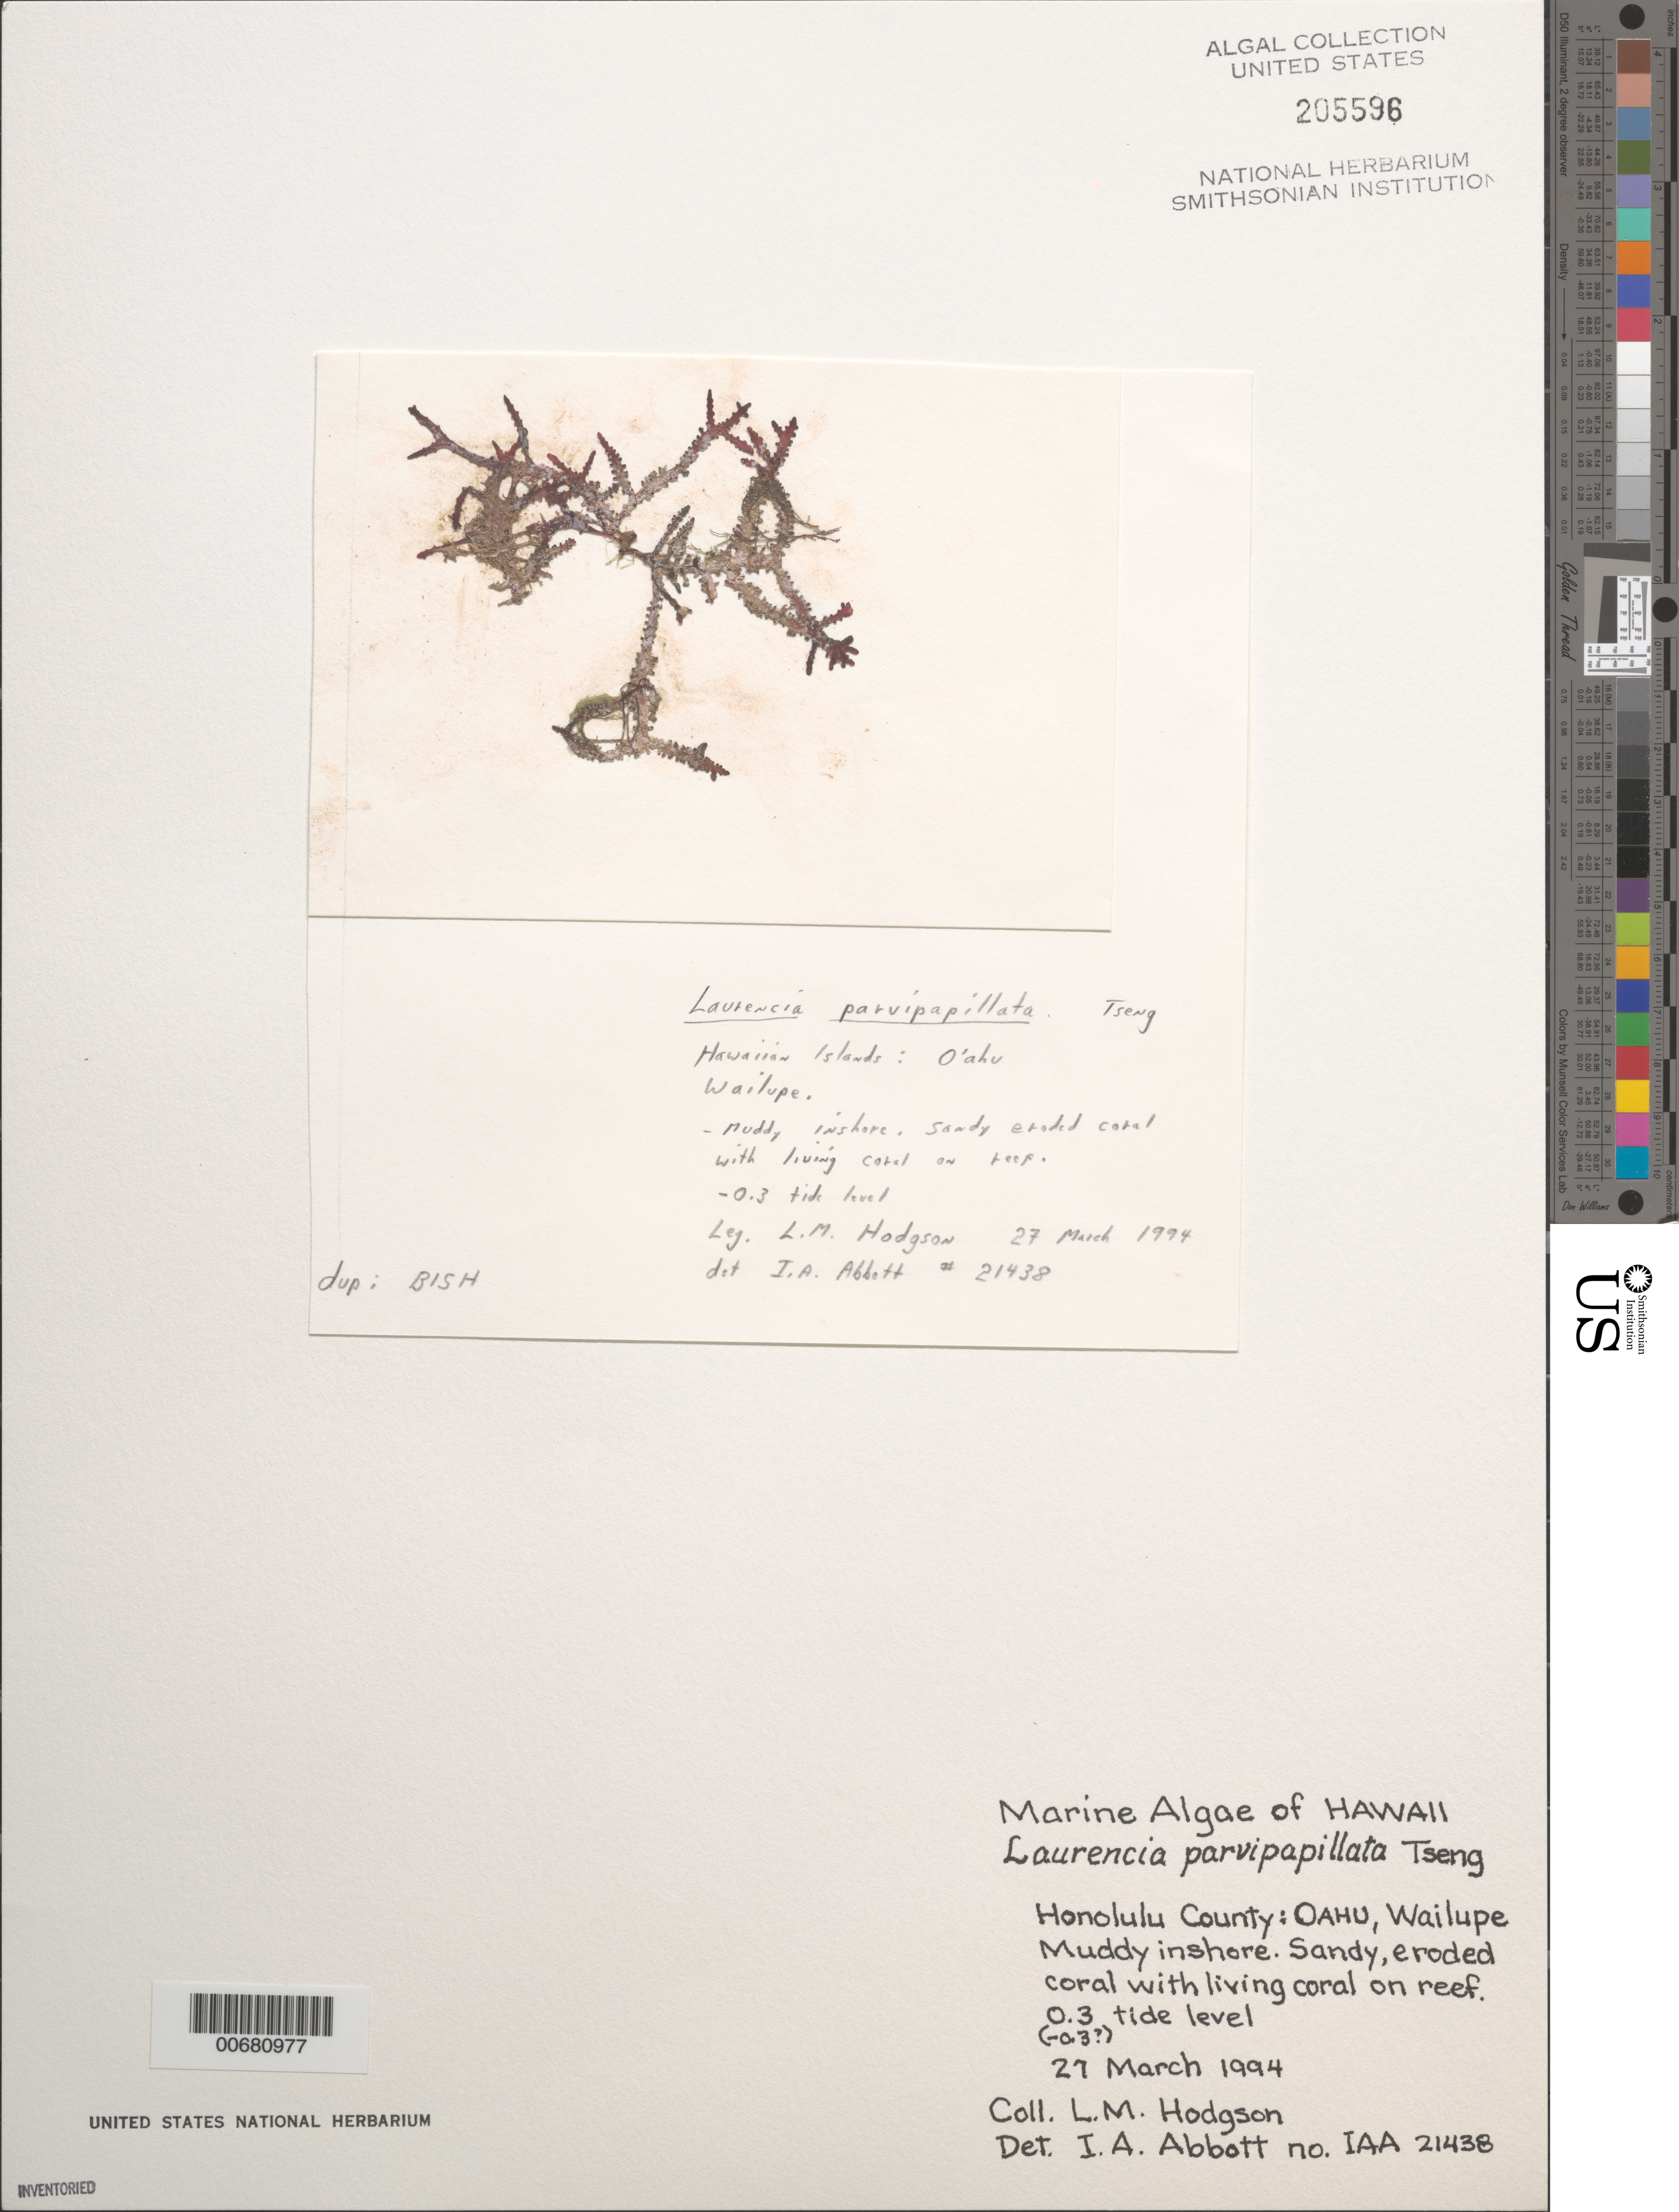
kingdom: Plantae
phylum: Rhodophyta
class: Florideophyceae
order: Ceramiales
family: Rhodomelaceae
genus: Chondrophycus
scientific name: Chondrophycus parvipapillatus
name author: (C.K. Tseng) Garbary & J.T. Harper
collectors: L. M. Hodgson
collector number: IAA 21438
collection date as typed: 27 Mar 1994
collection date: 1994-03-27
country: United States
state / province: Hawaii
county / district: Honolulu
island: Oahu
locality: Wailupe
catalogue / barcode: US 205596